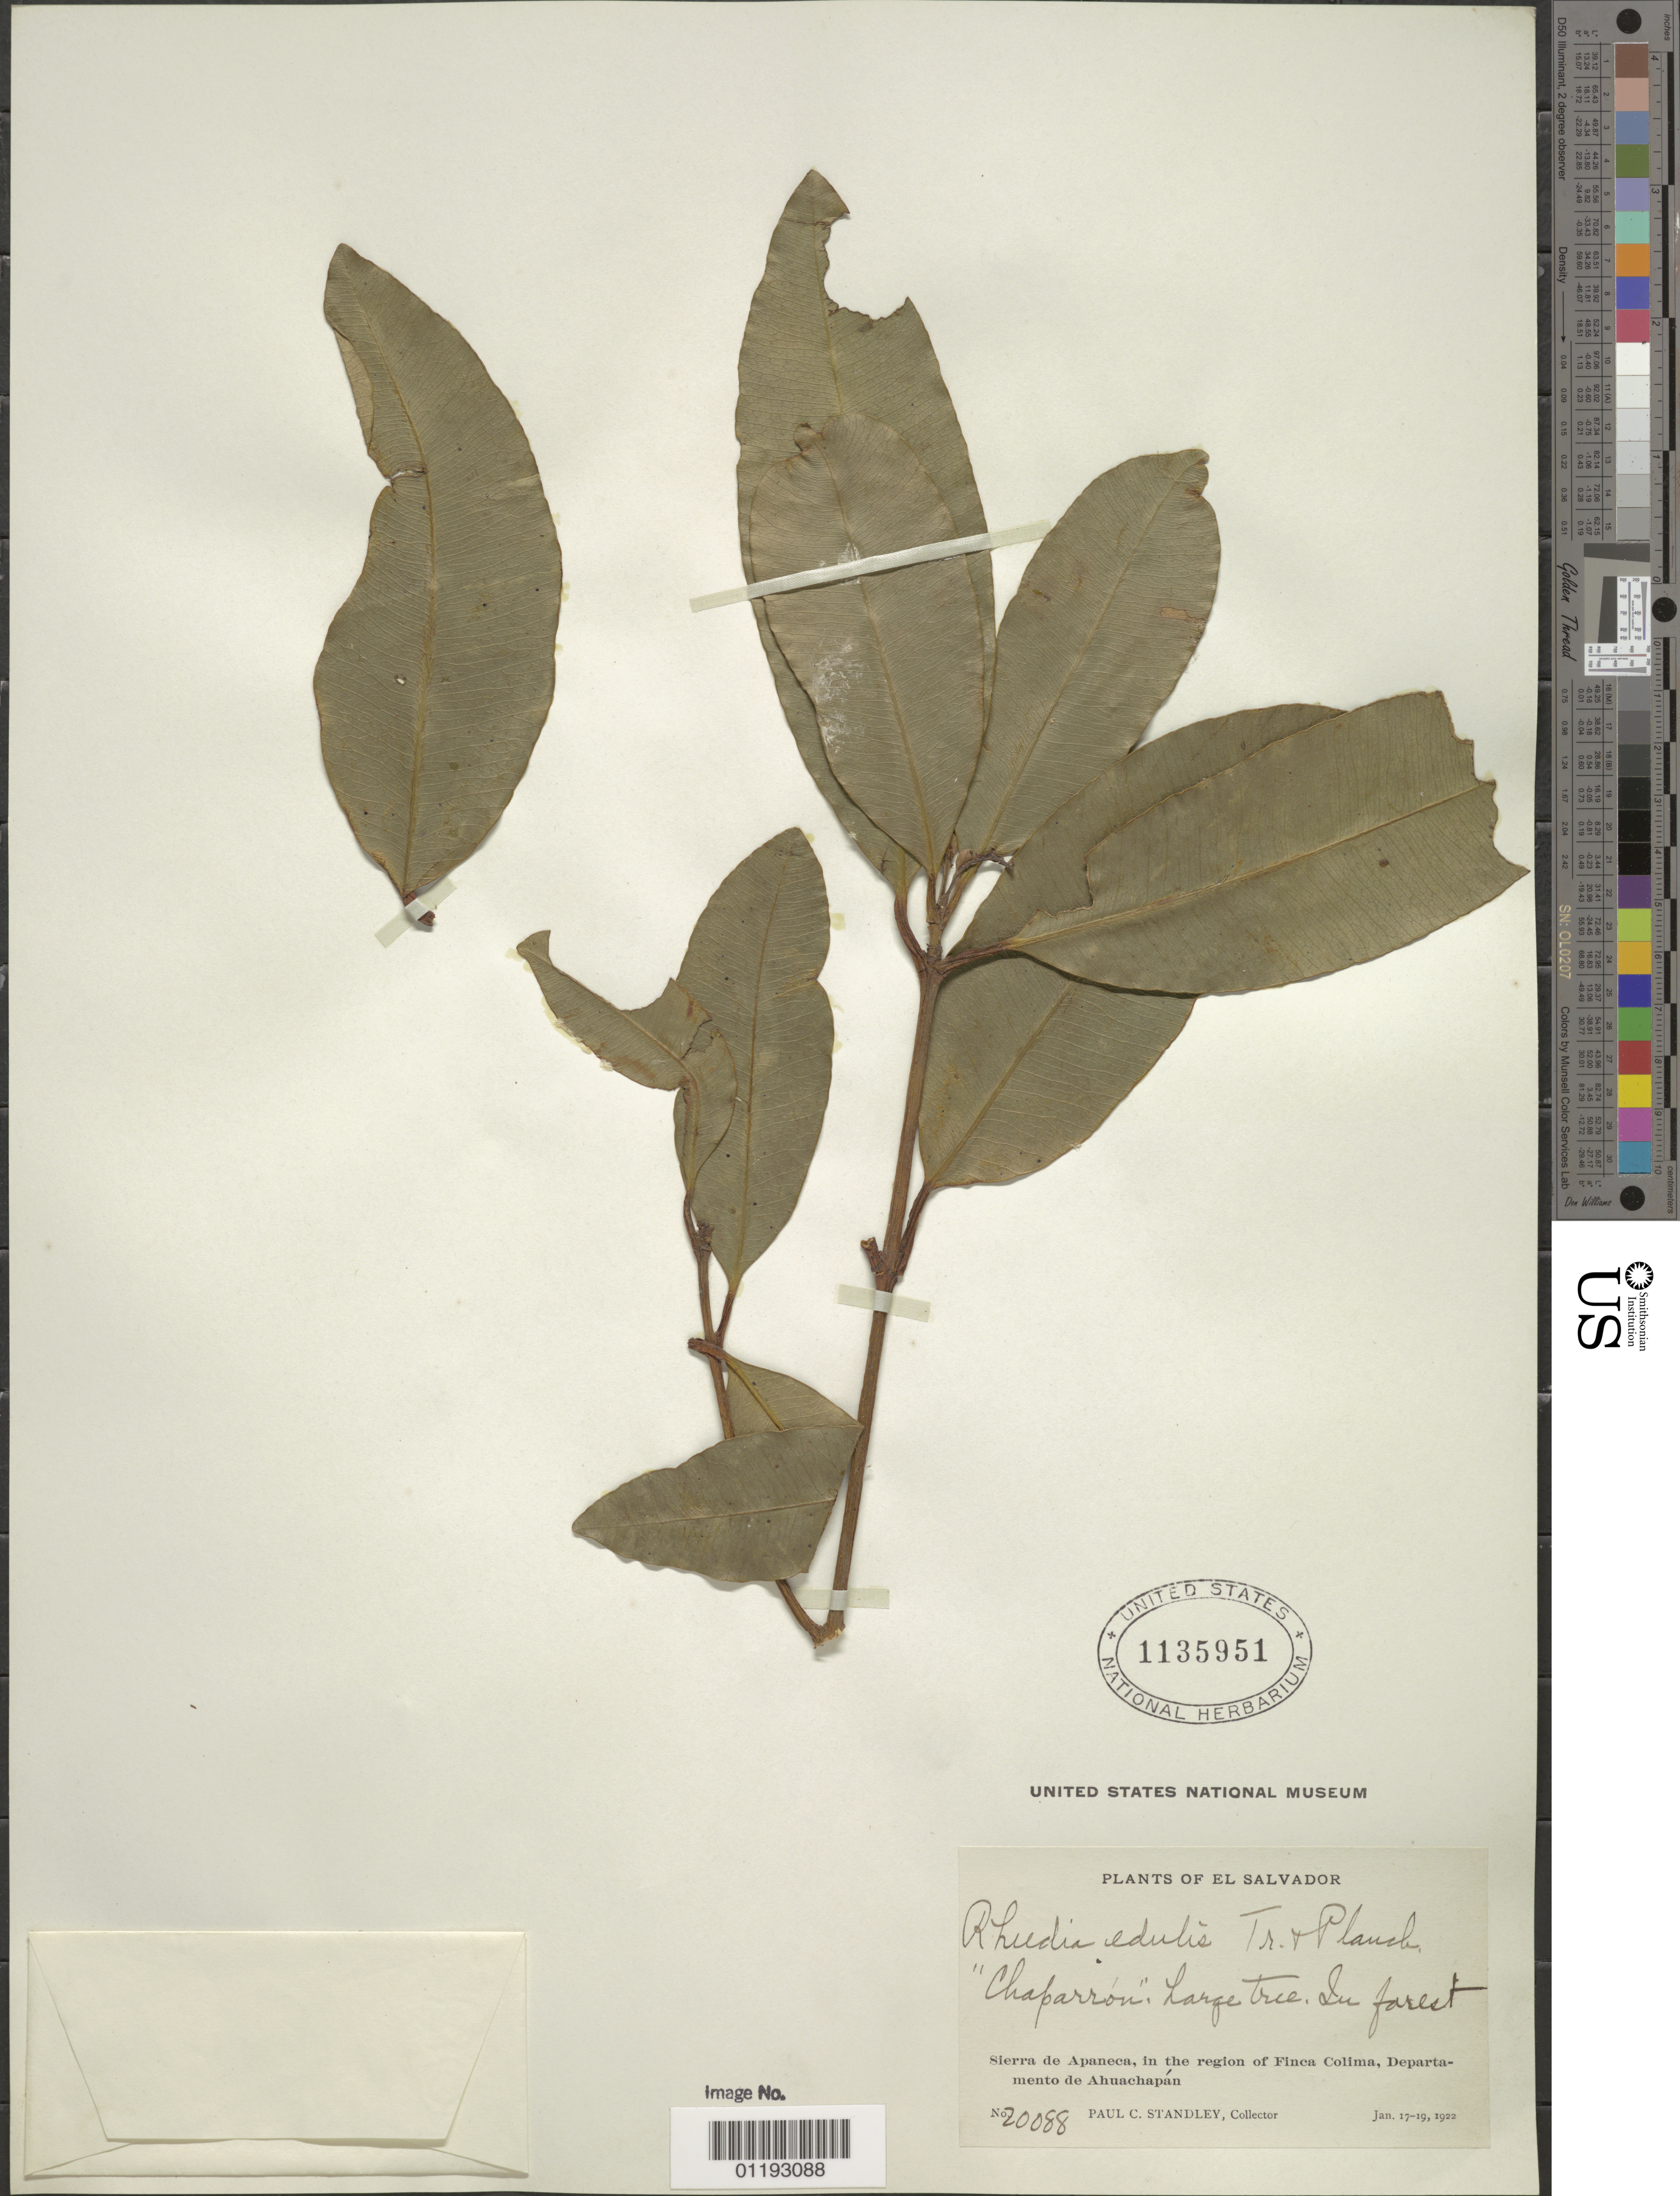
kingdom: Plantae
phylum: Tracheophyta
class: Magnoliopsida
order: Malpighiales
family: Clusiaceae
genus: Garcinia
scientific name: Garcinia intermedia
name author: (Pittier) Hammel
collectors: P. C. Standley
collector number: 20088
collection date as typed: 17 Jan 1922 to 19 Jan 1922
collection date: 1922-01-17/1922-01-19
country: El Salvador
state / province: Ahuachapán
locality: Finca Colima, Sierra de Apaneca.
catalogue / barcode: US 11359951